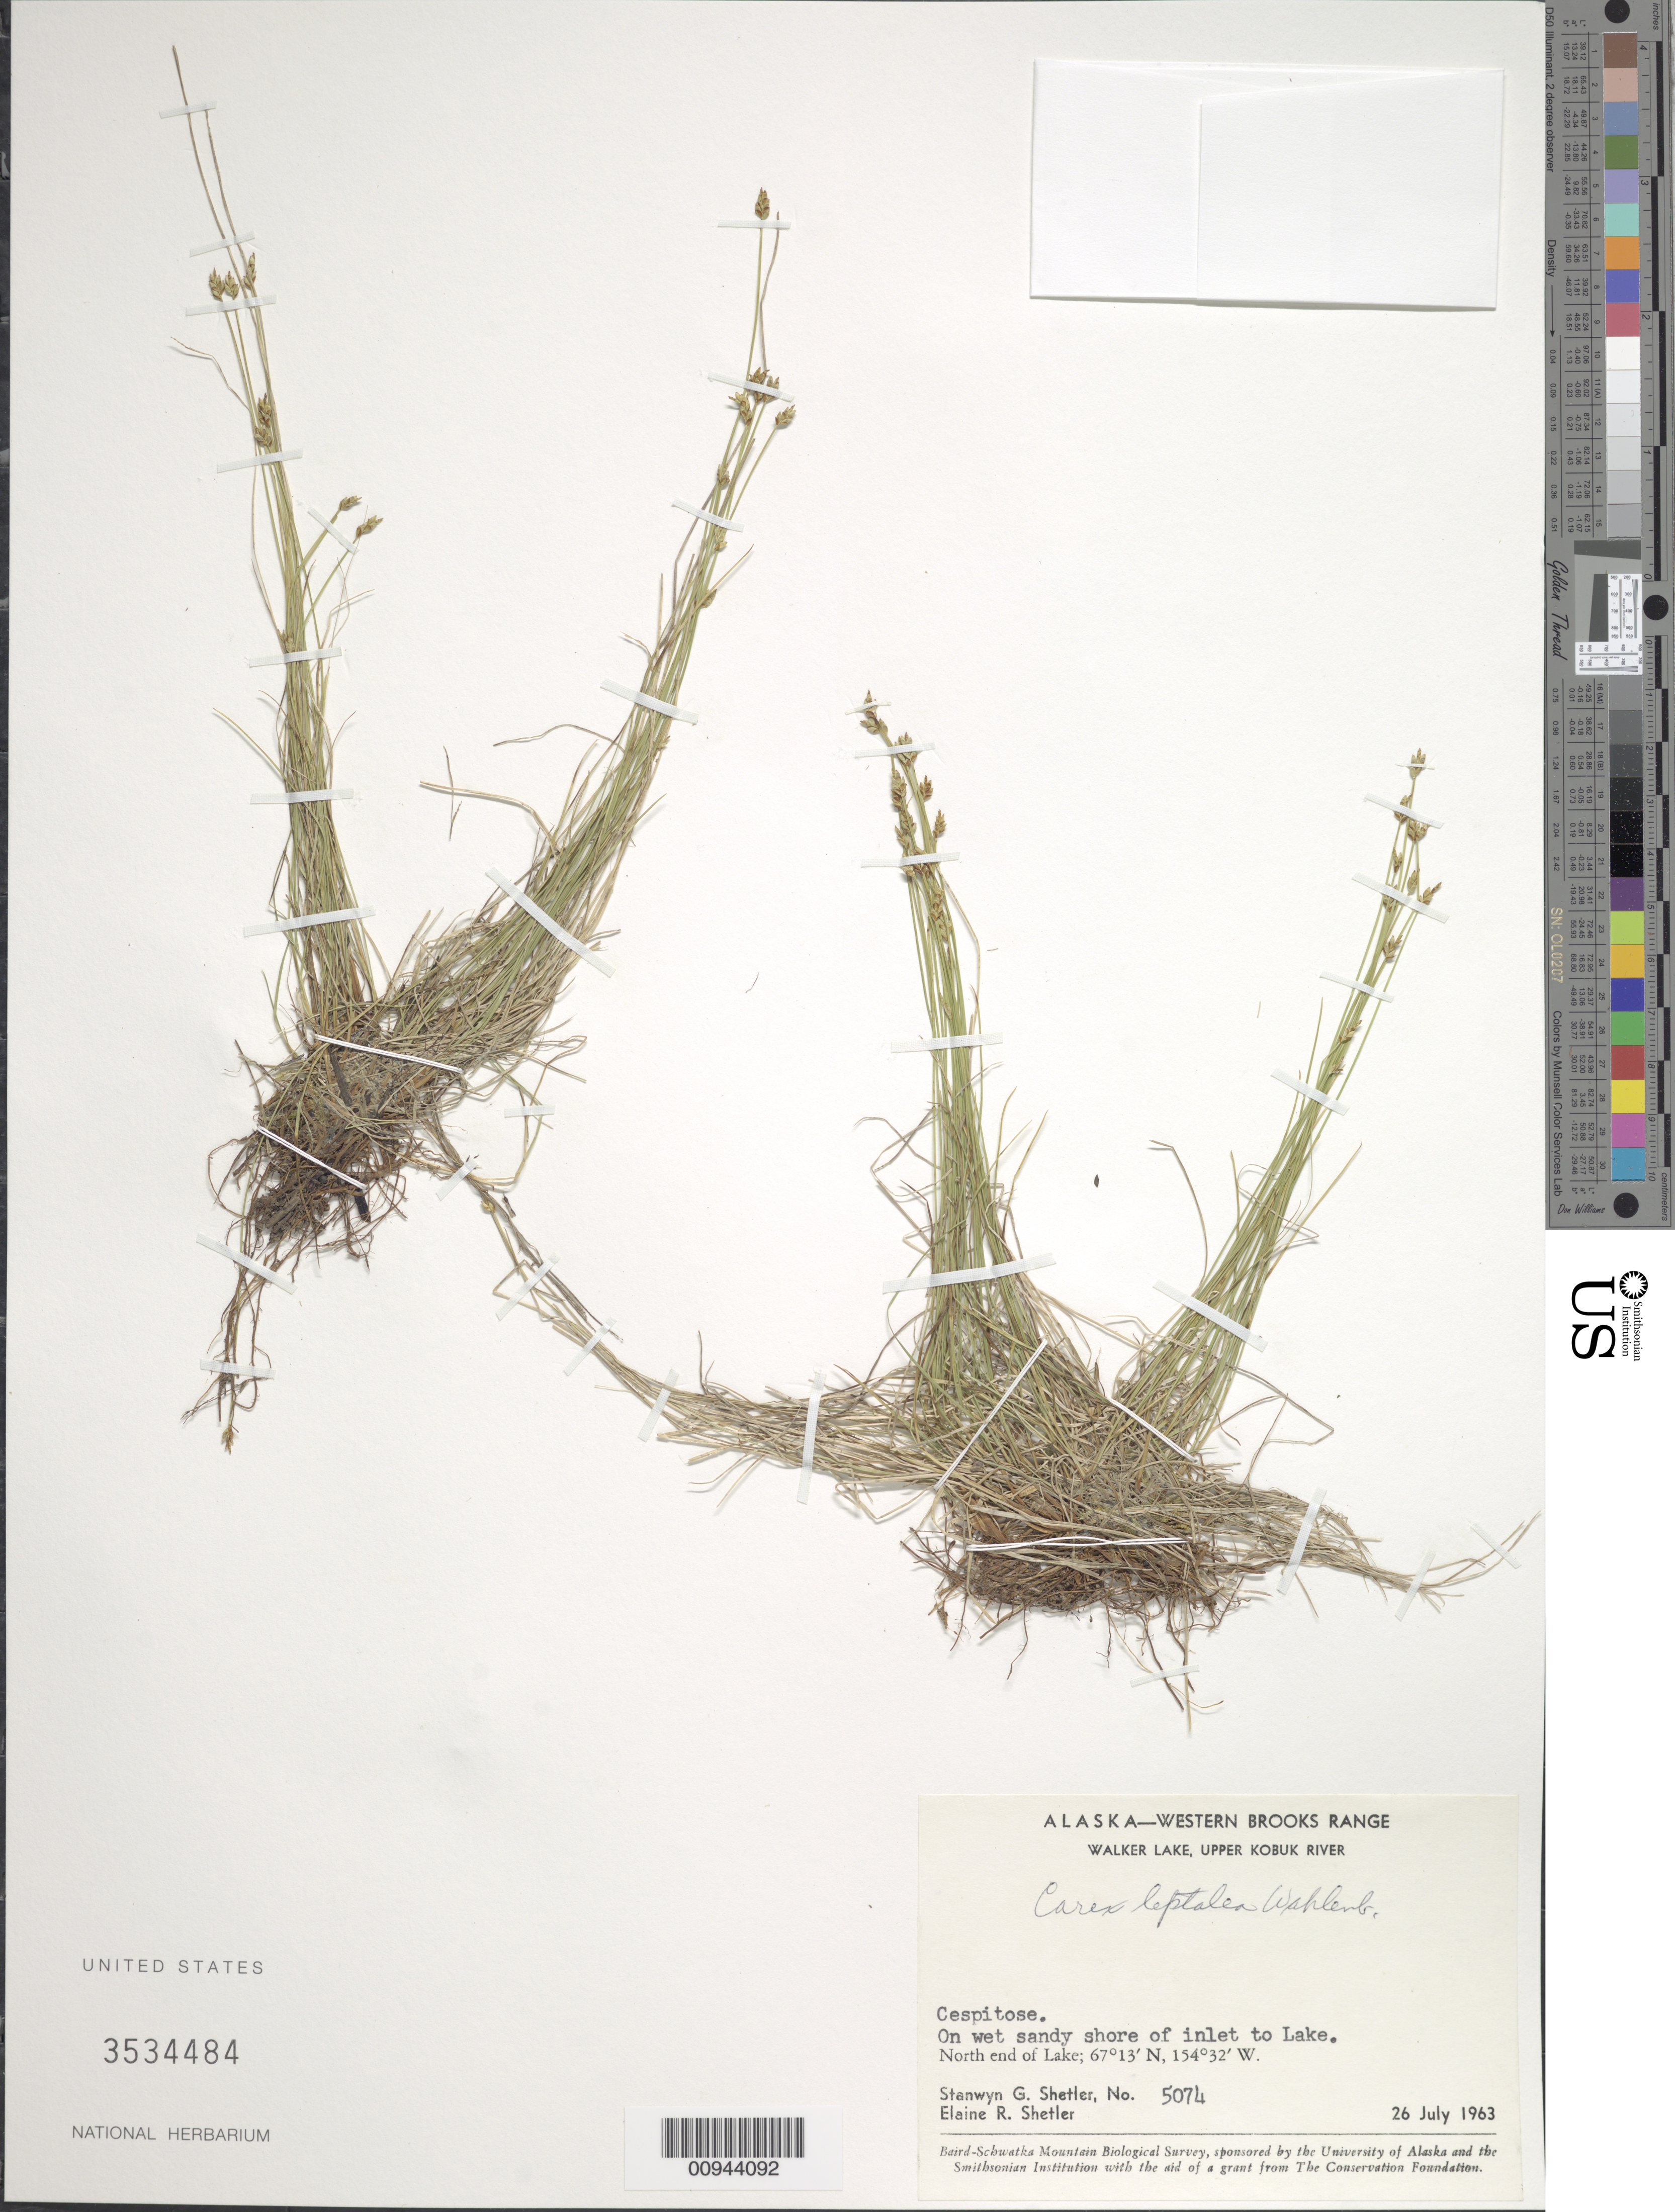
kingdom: Plantae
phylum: Tracheophyta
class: Liliopsida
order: Poales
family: Cyperaceae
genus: Carex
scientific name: Carex leptalea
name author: Wahlenb.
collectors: S. Shetler & E. R. Shetler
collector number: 5074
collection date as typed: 26 Jul 1963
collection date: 1963-07-26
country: United States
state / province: Alaska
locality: North end of Walker Lake. Western Brooks Range, Upper Kobuk River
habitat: On wet sandy shore of inlet to Lake.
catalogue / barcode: US 3534484